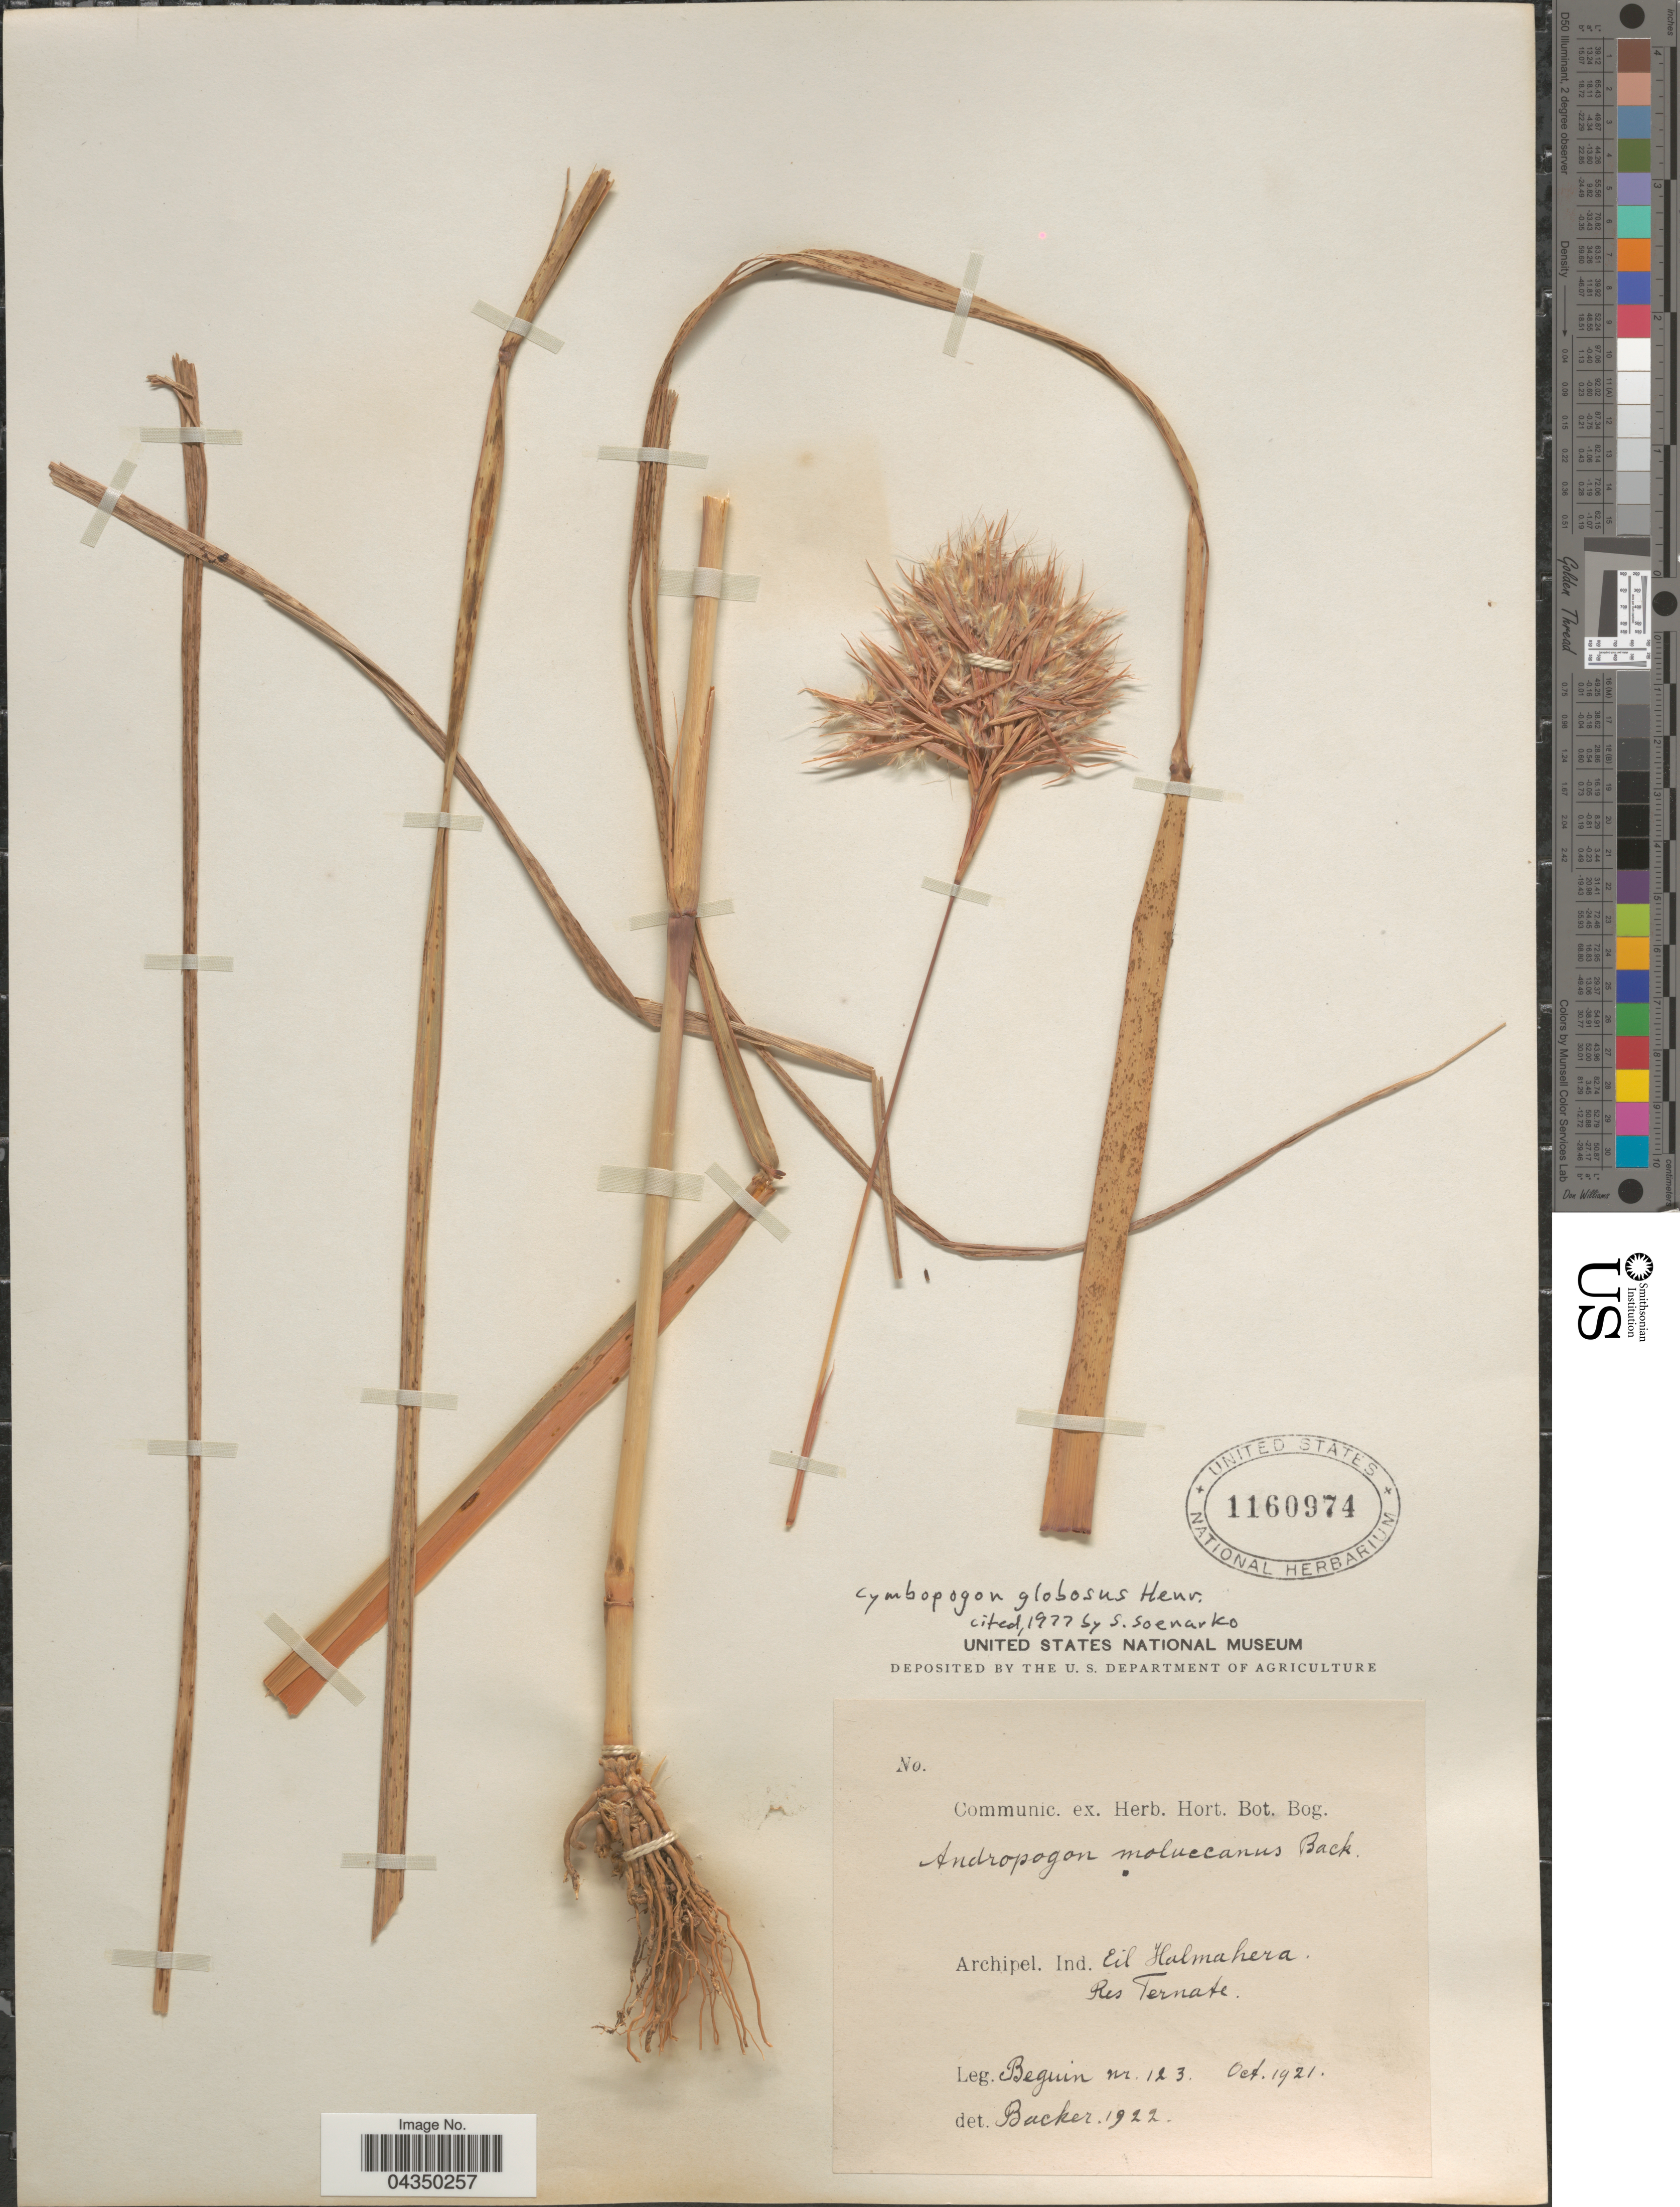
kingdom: Plantae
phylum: Tracheophyta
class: Liliopsida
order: Poales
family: Poaceae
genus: Cymbopogon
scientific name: Cymbopogon globosus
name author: Henr.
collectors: Beguin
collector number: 123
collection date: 1921-10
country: Indonesia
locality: Archipel. Ind. Eil Halmahera. Res Ternate.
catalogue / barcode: US 1160974